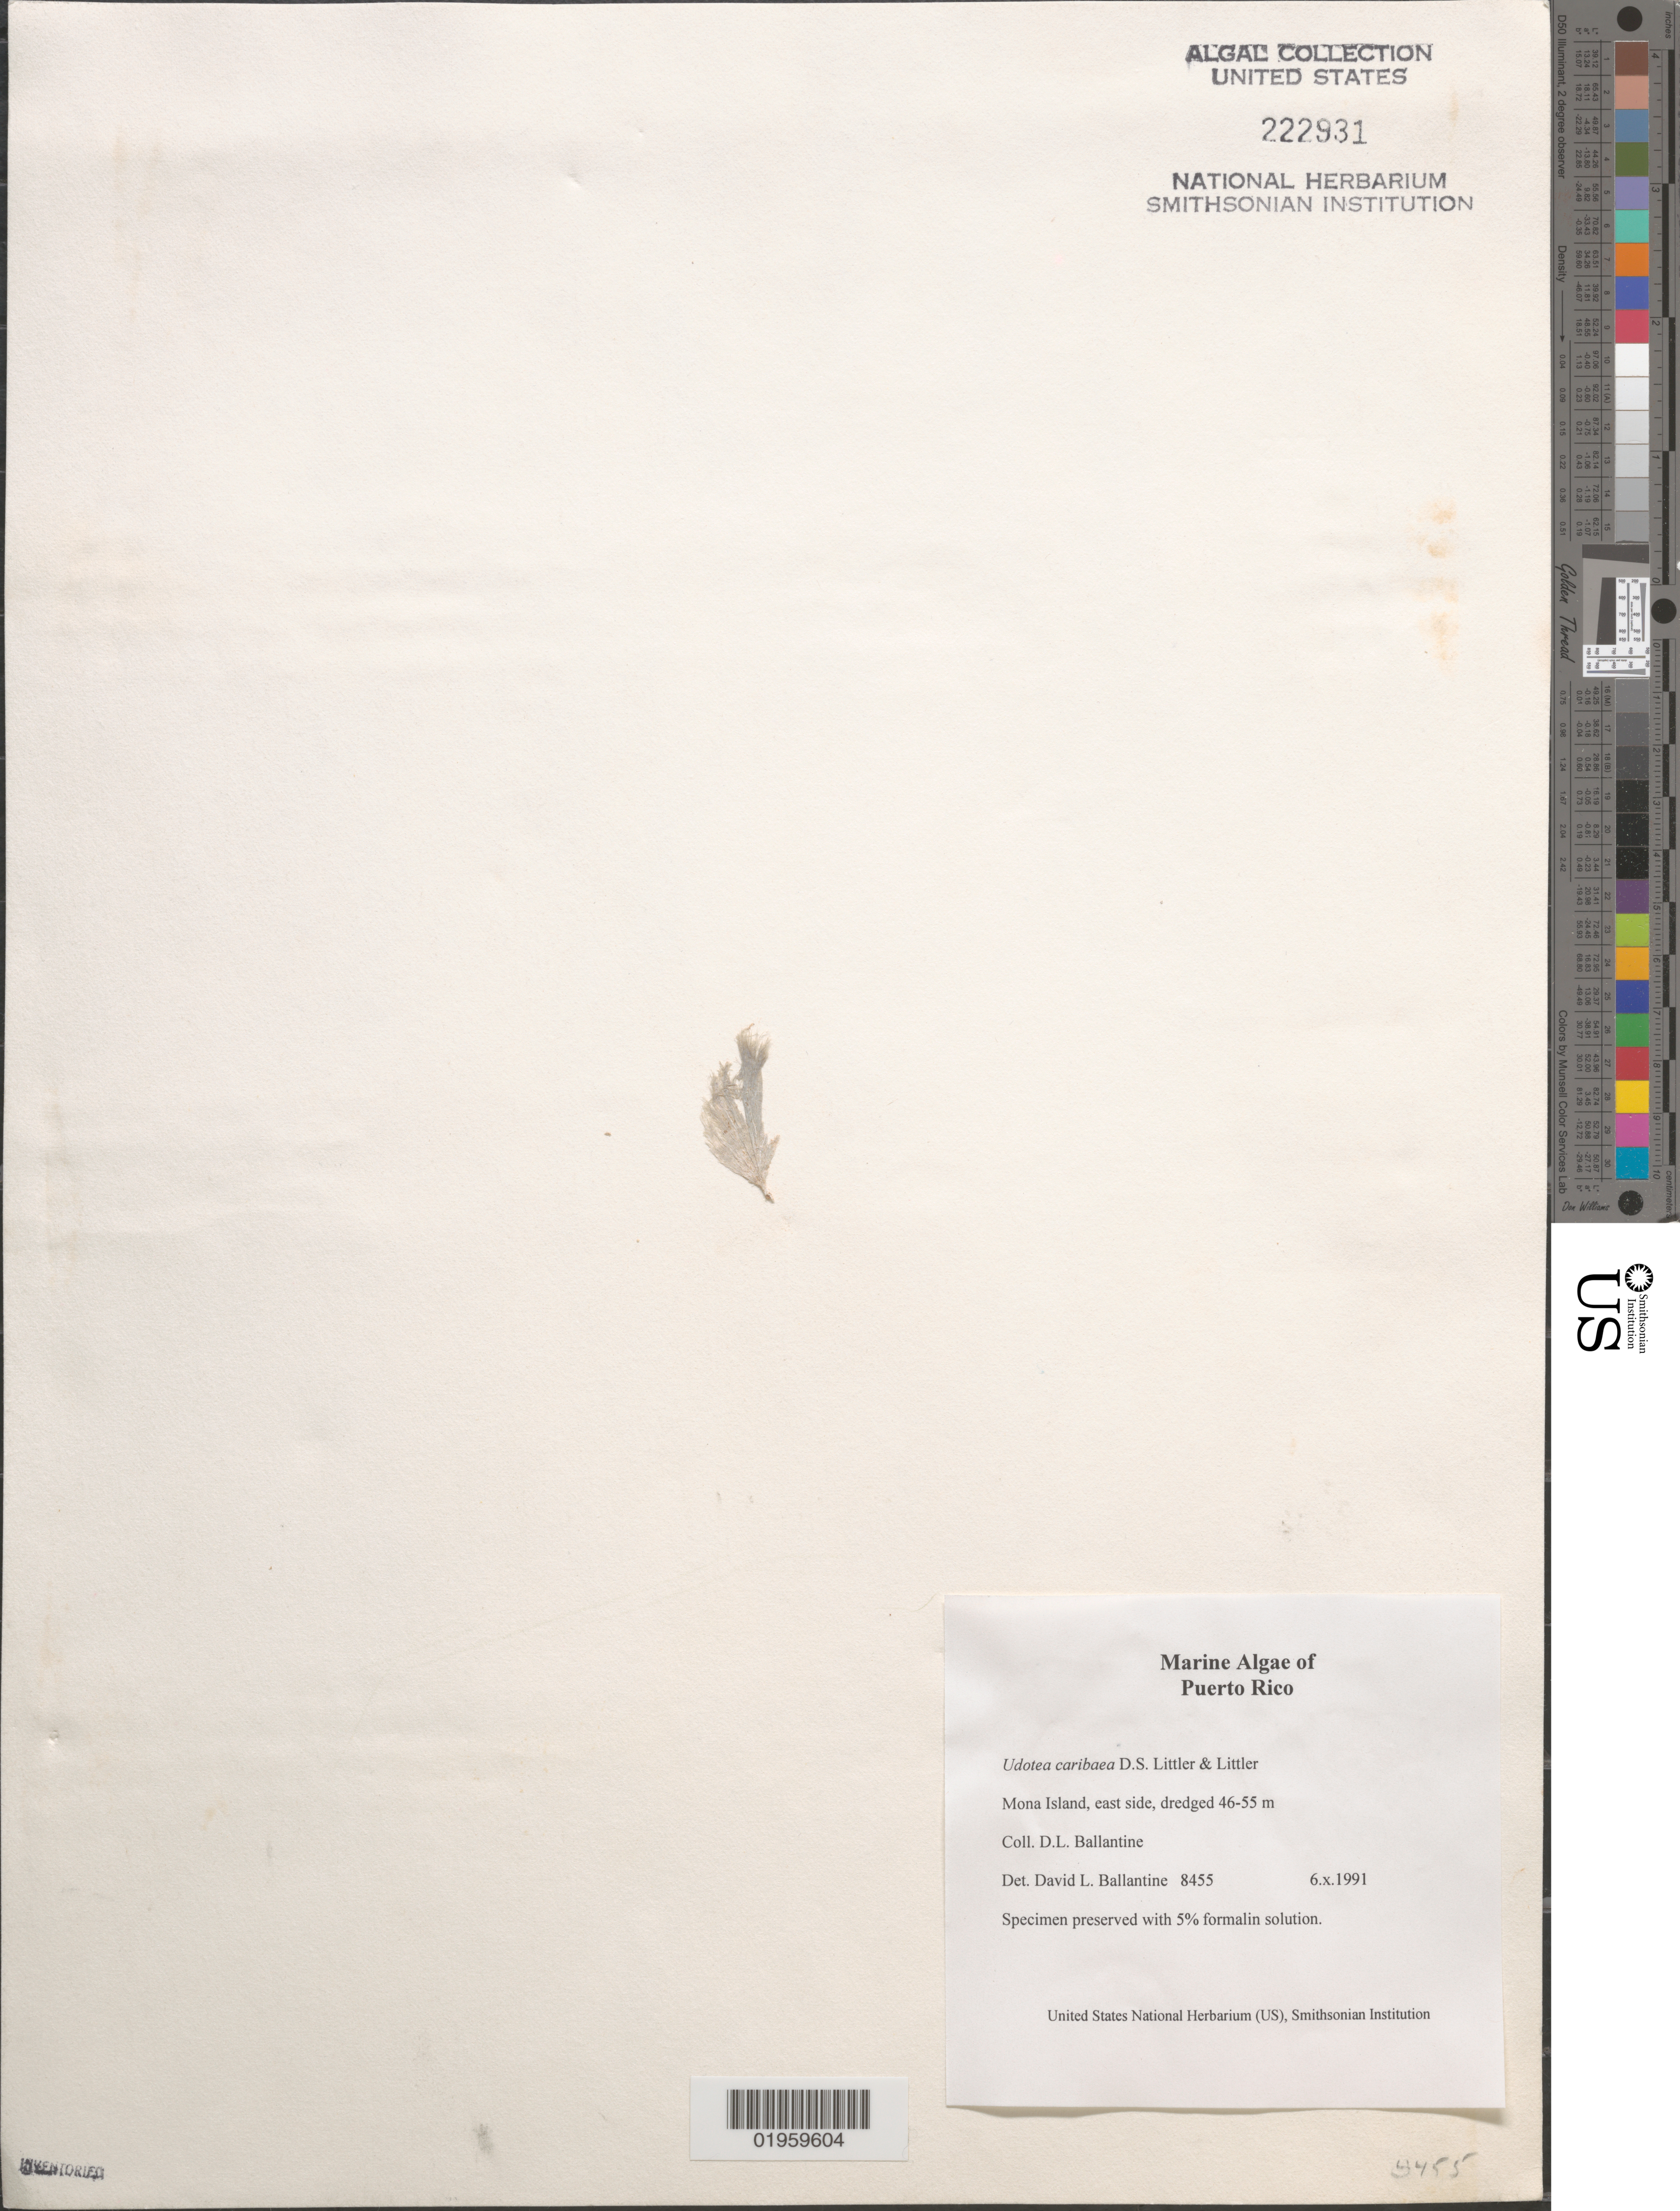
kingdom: Plantae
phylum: Chlorophyta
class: Ulvophyceae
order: Bryopsidales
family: Udoteaceae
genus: Udotea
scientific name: Udotea caribaea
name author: D.S. Littler & Littler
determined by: Ballantine, D. L.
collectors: D.L. Ballantine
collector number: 8455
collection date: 1991-10-06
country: Puerto Rico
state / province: Mayagüez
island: Mona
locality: East side. Dredged.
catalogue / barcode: US 222931